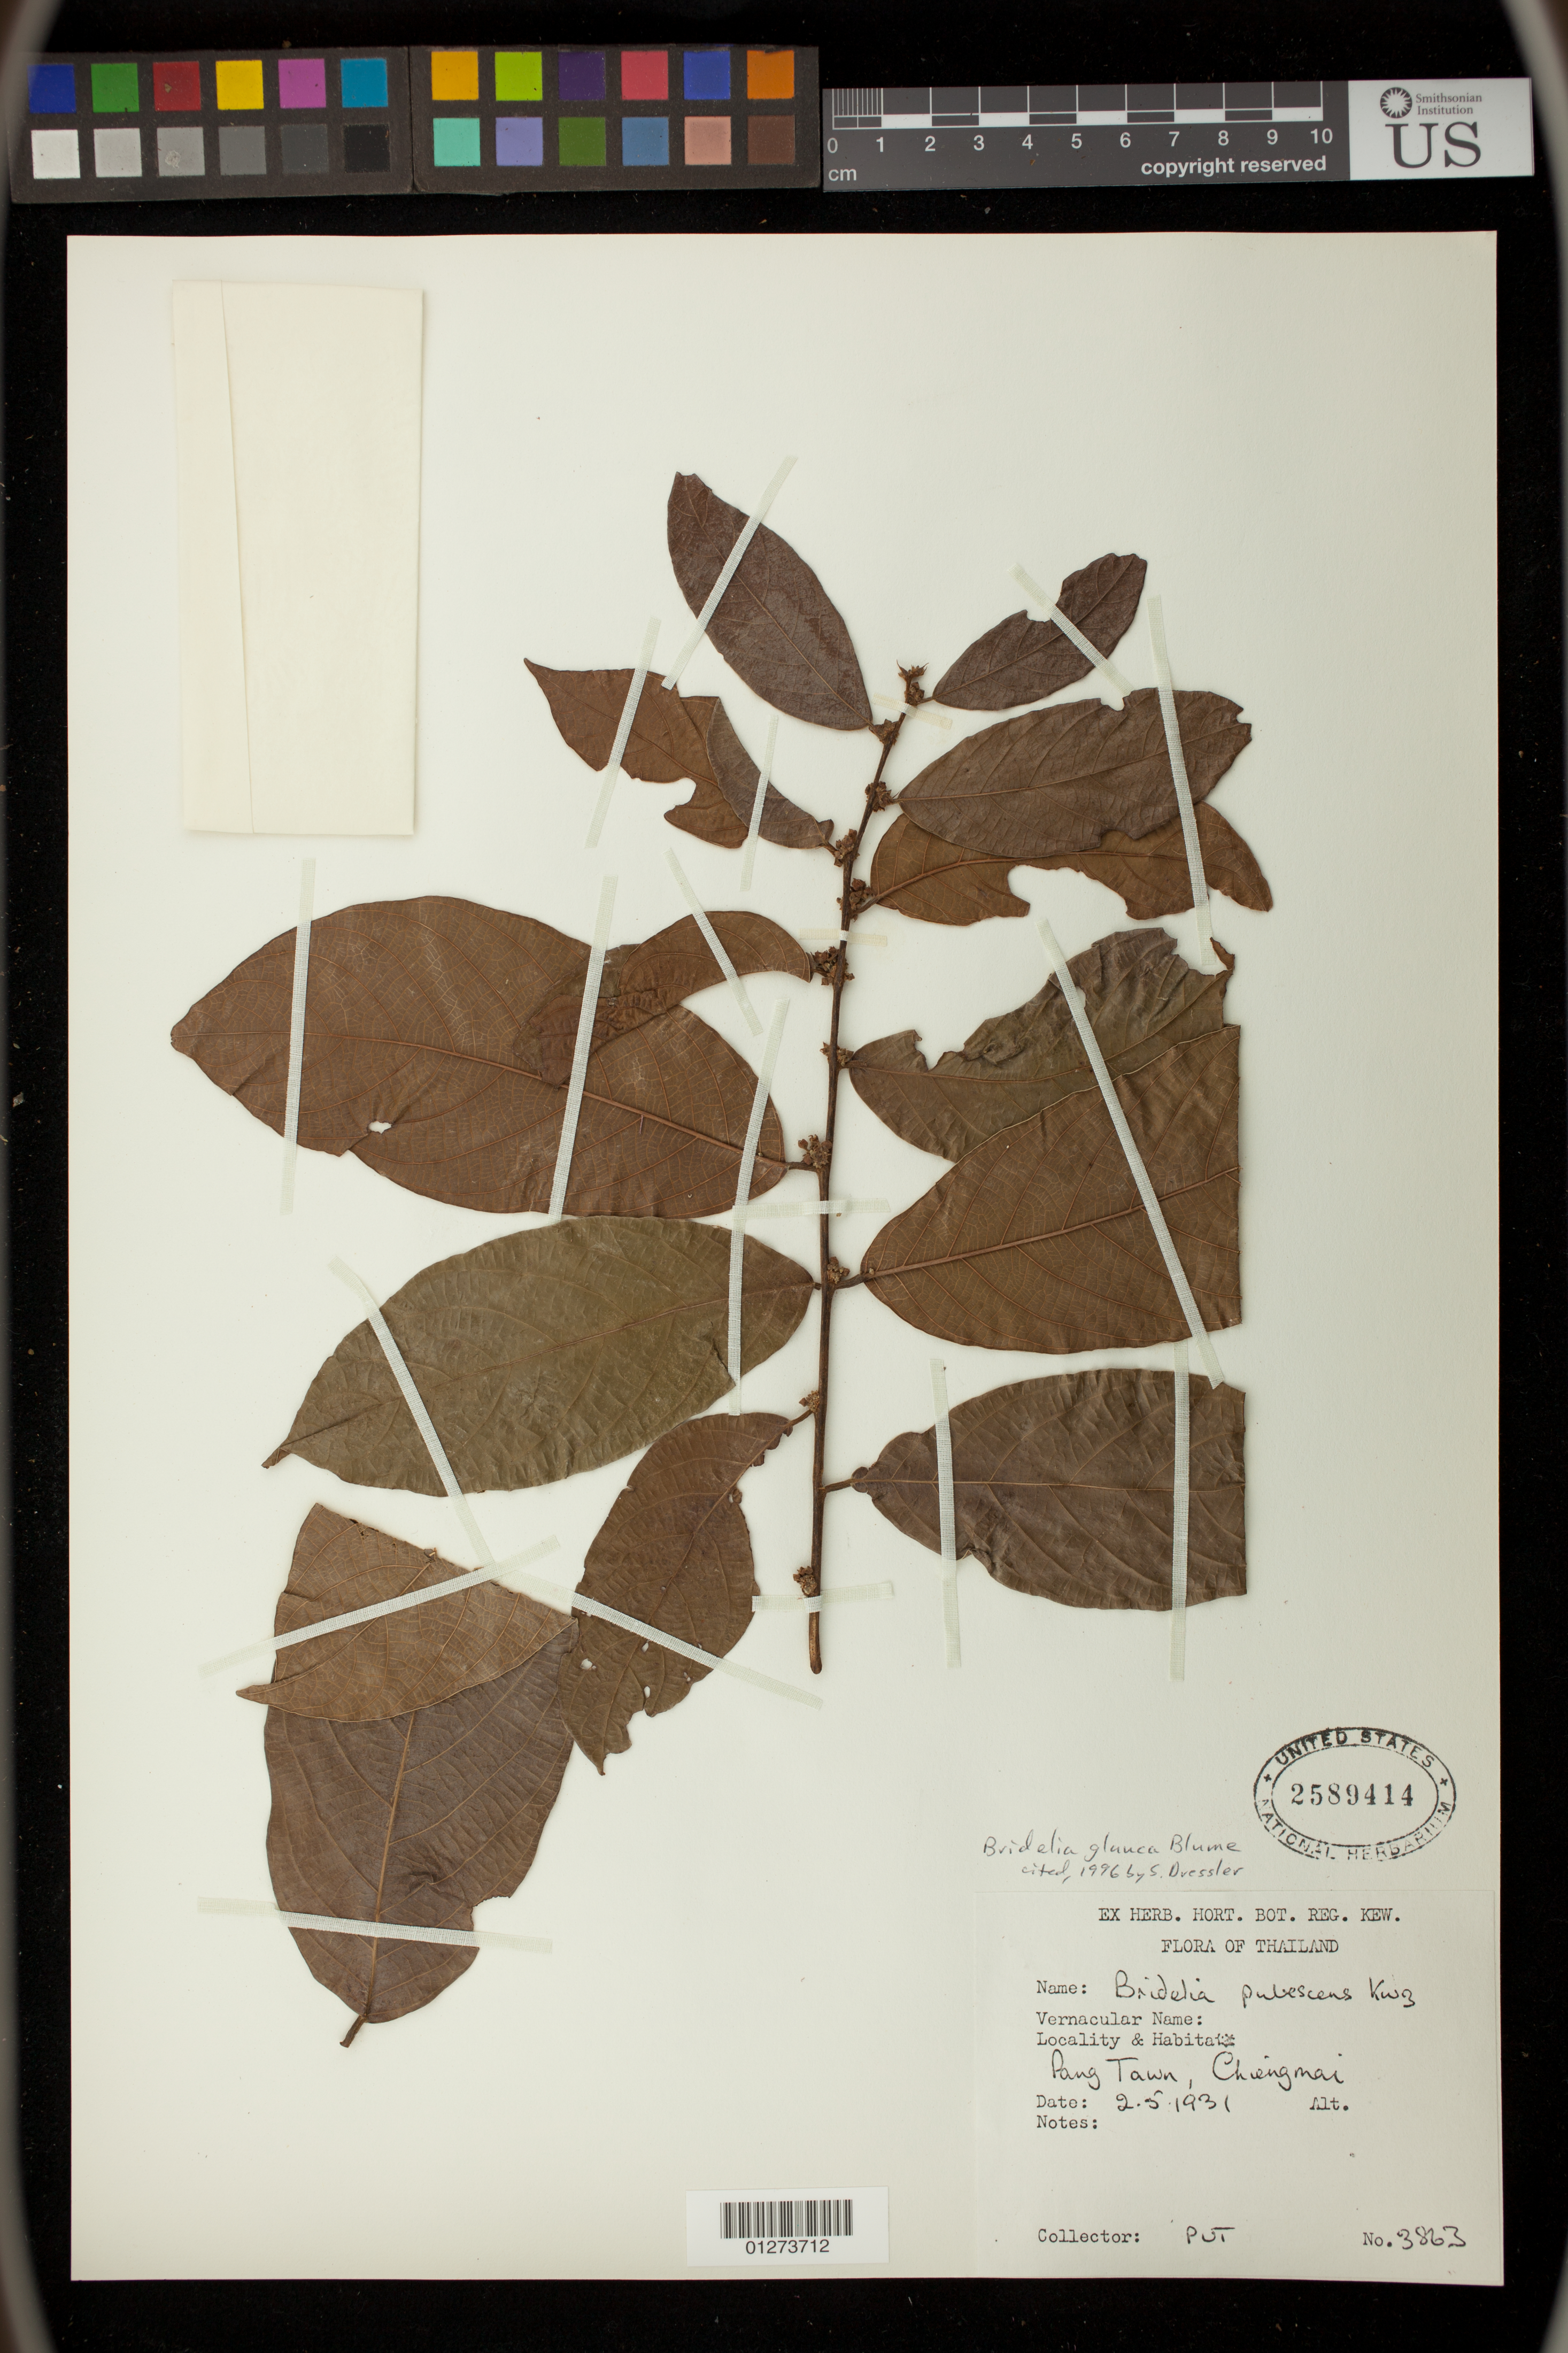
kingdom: Plantae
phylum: Tracheophyta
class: Magnoliopsida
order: Malpighiales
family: Phyllanthaceae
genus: Bridelia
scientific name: Bridelia glauca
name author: Blume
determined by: Dressler, S., (FR), Forschungsinstitut Und Naturmuseum Senckenberg (GERMANY)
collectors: -. Put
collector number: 3863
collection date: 1931-02-05 or 1931-05-02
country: Thailand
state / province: Chiang Mai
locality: Pang Tawn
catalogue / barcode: US 2589414